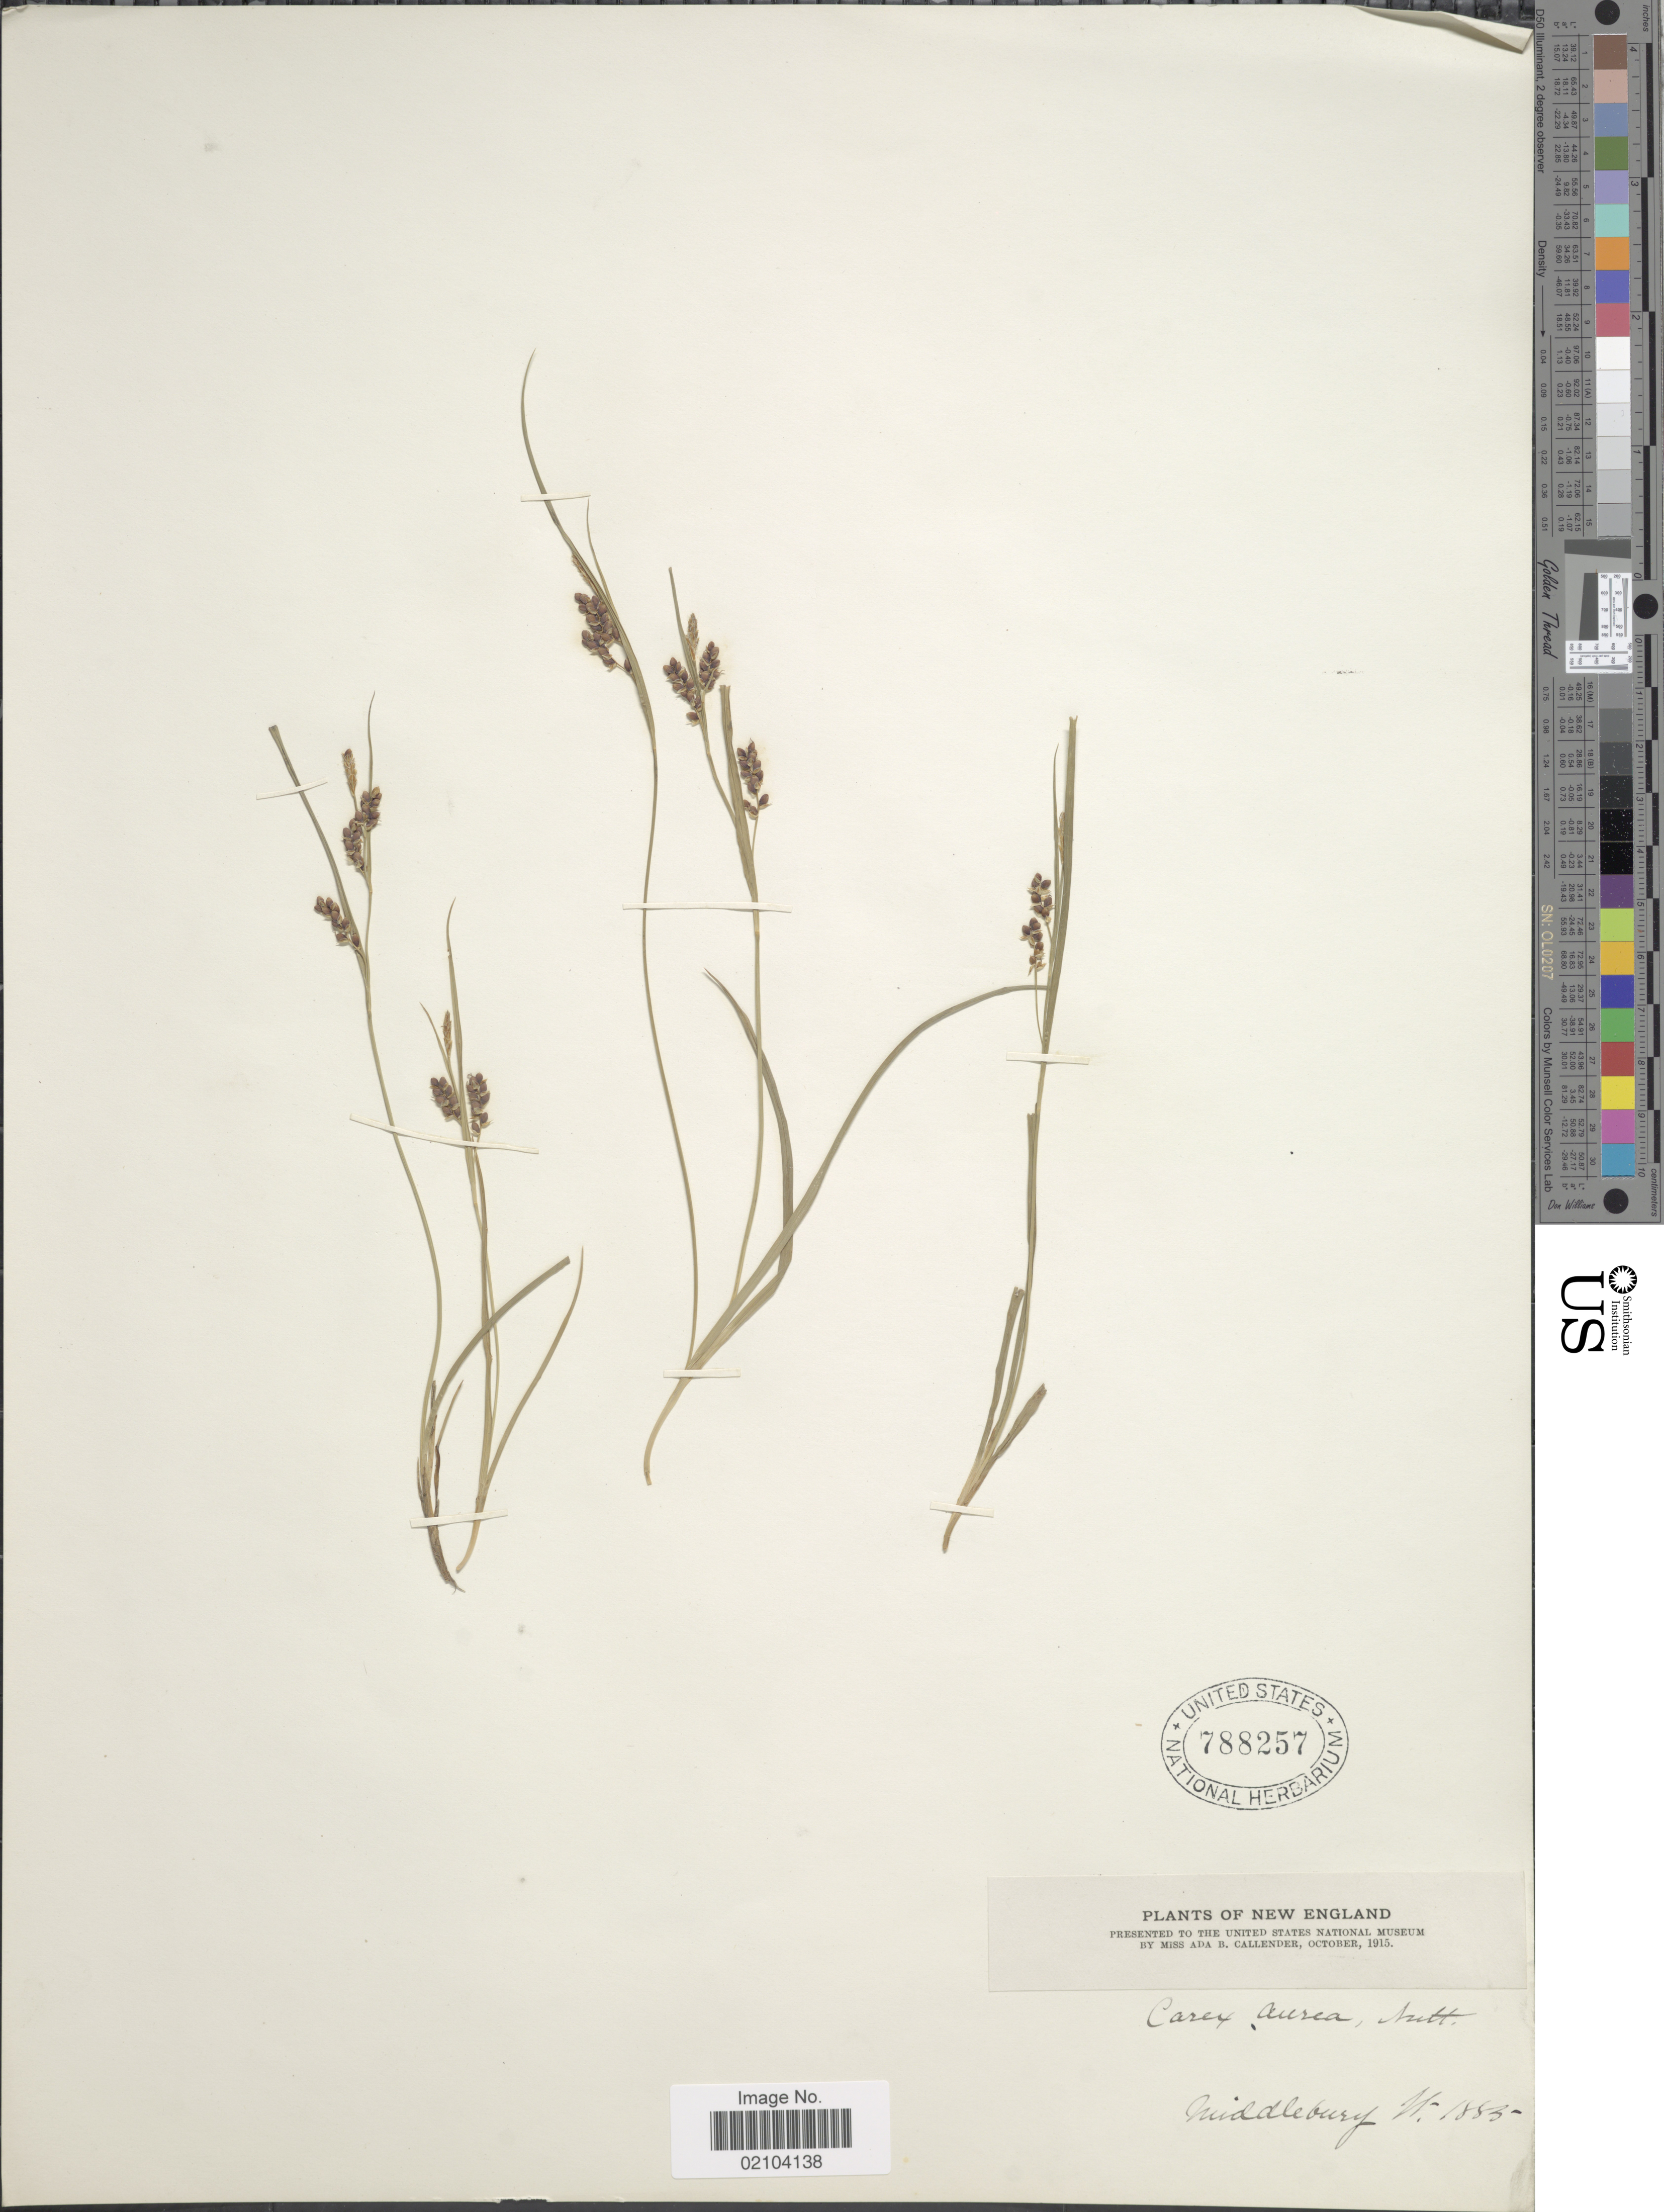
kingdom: Plantae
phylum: Tracheophyta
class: Liliopsida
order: Poales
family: Cyperaceae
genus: Carex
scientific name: Carex aurea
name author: Nutt.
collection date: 1885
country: United States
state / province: Vermont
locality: New England, Middlebury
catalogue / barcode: US 788257